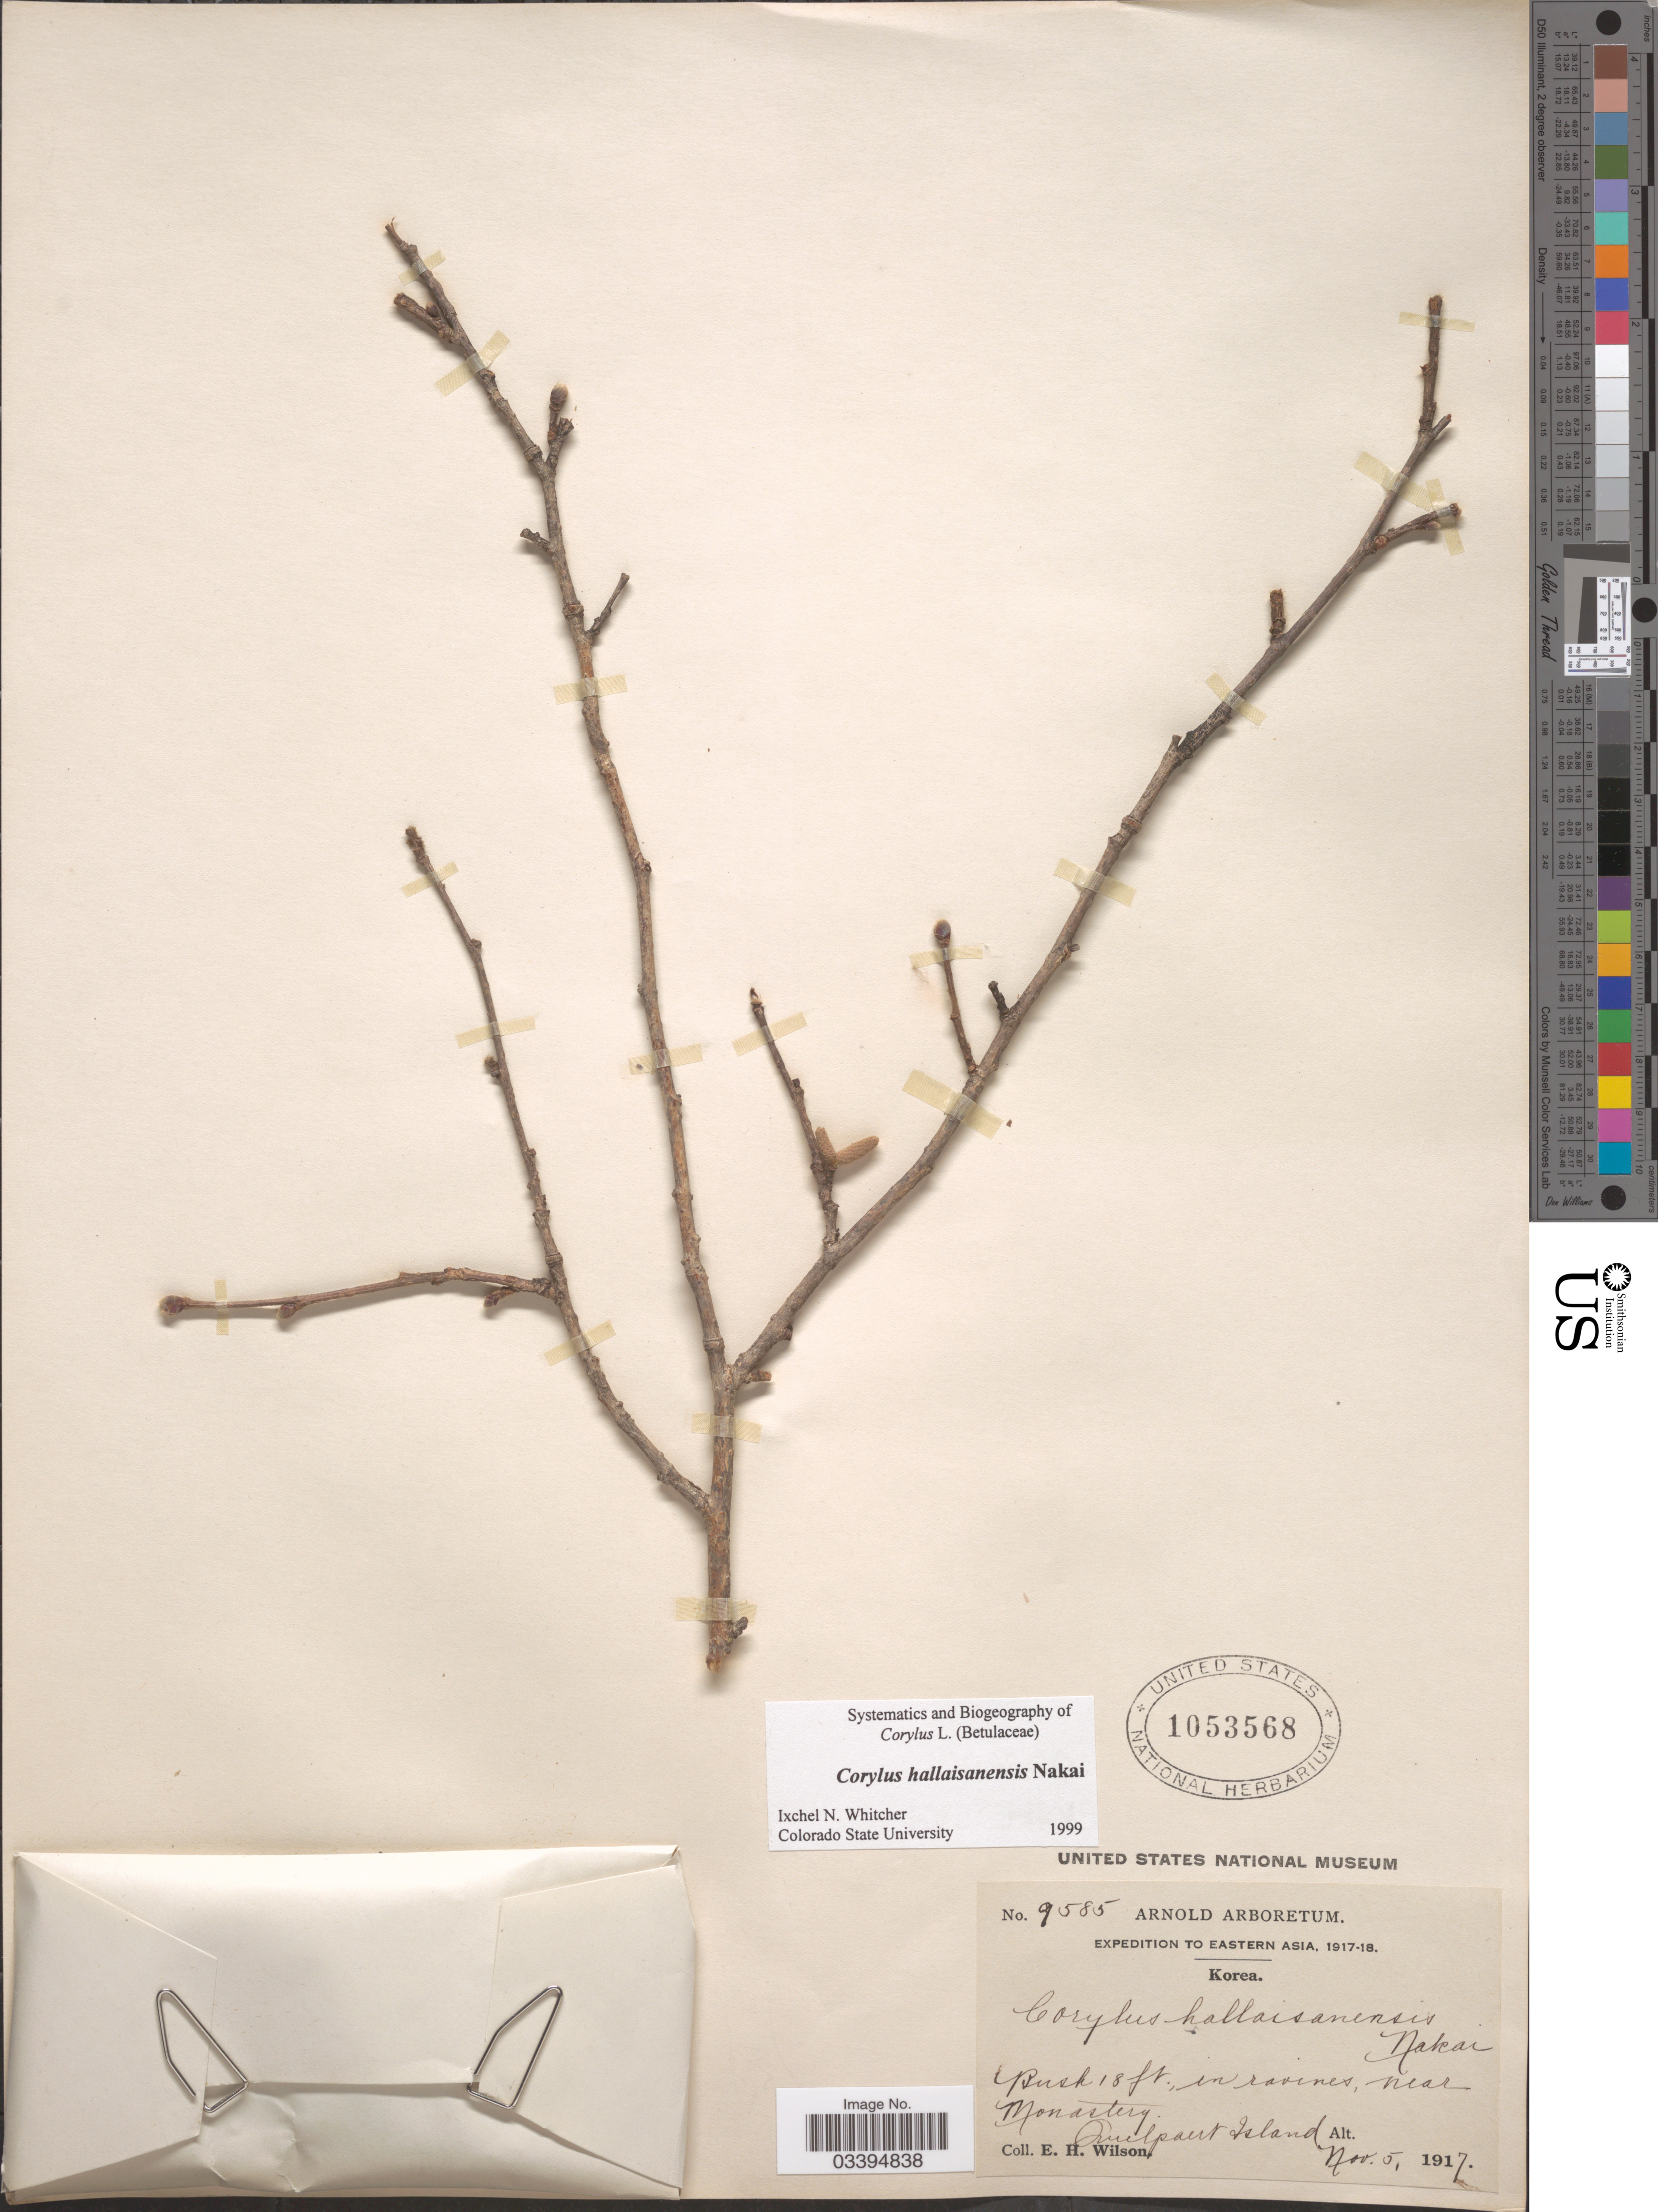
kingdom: Plantae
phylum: Tracheophyta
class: Magnoliopsida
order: Fagales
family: Betulaceae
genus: Corylus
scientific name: Corylus hallaisanensis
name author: Nakai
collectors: E. Wilson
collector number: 9585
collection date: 1917-11-05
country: South Korea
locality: Eastern Asia, Korea. In ravines, near Monastery. Quelpart Island.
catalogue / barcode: US 1053568